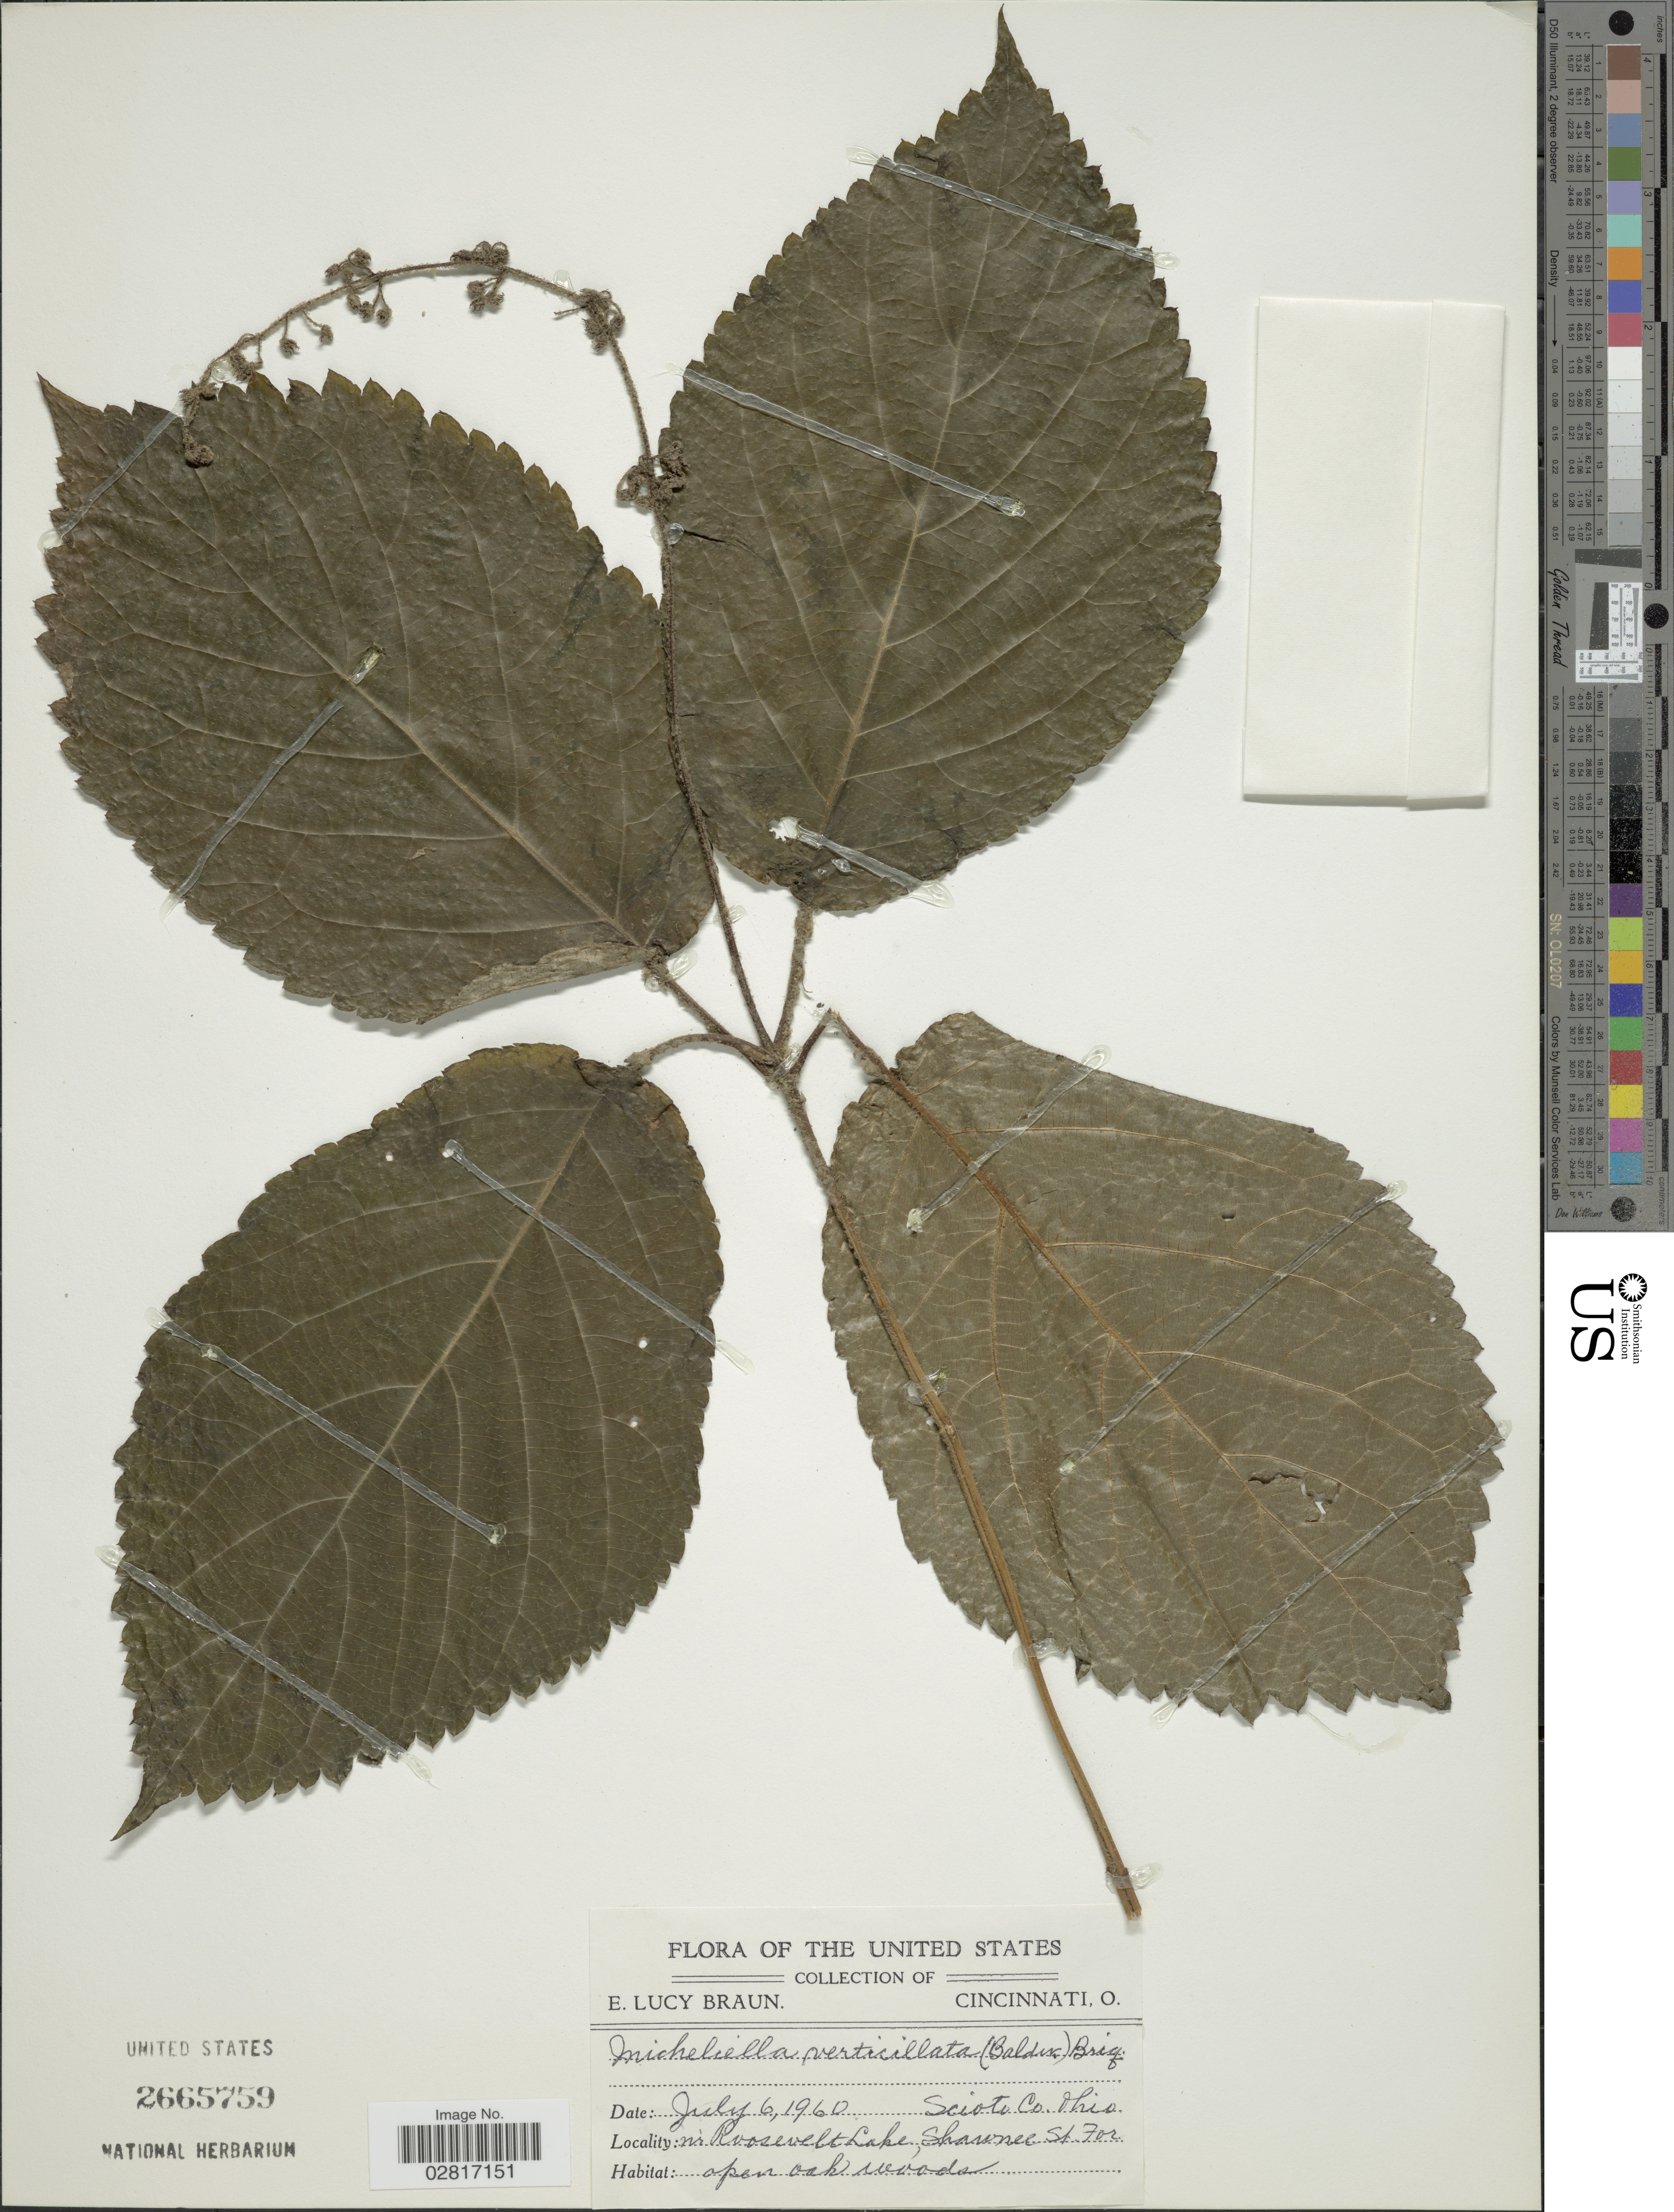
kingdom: Plantae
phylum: Tracheophyta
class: Magnoliopsida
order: Lamiales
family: Lamiaceae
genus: Collinsonia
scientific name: Collinsonia verticillata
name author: Baldwin ex Elliott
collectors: E. L. Braun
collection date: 1960-07-06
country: United States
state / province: Ohio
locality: Scioto Co., nr Roosevelt Lake, Shawnee St. For.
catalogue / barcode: US 2665759